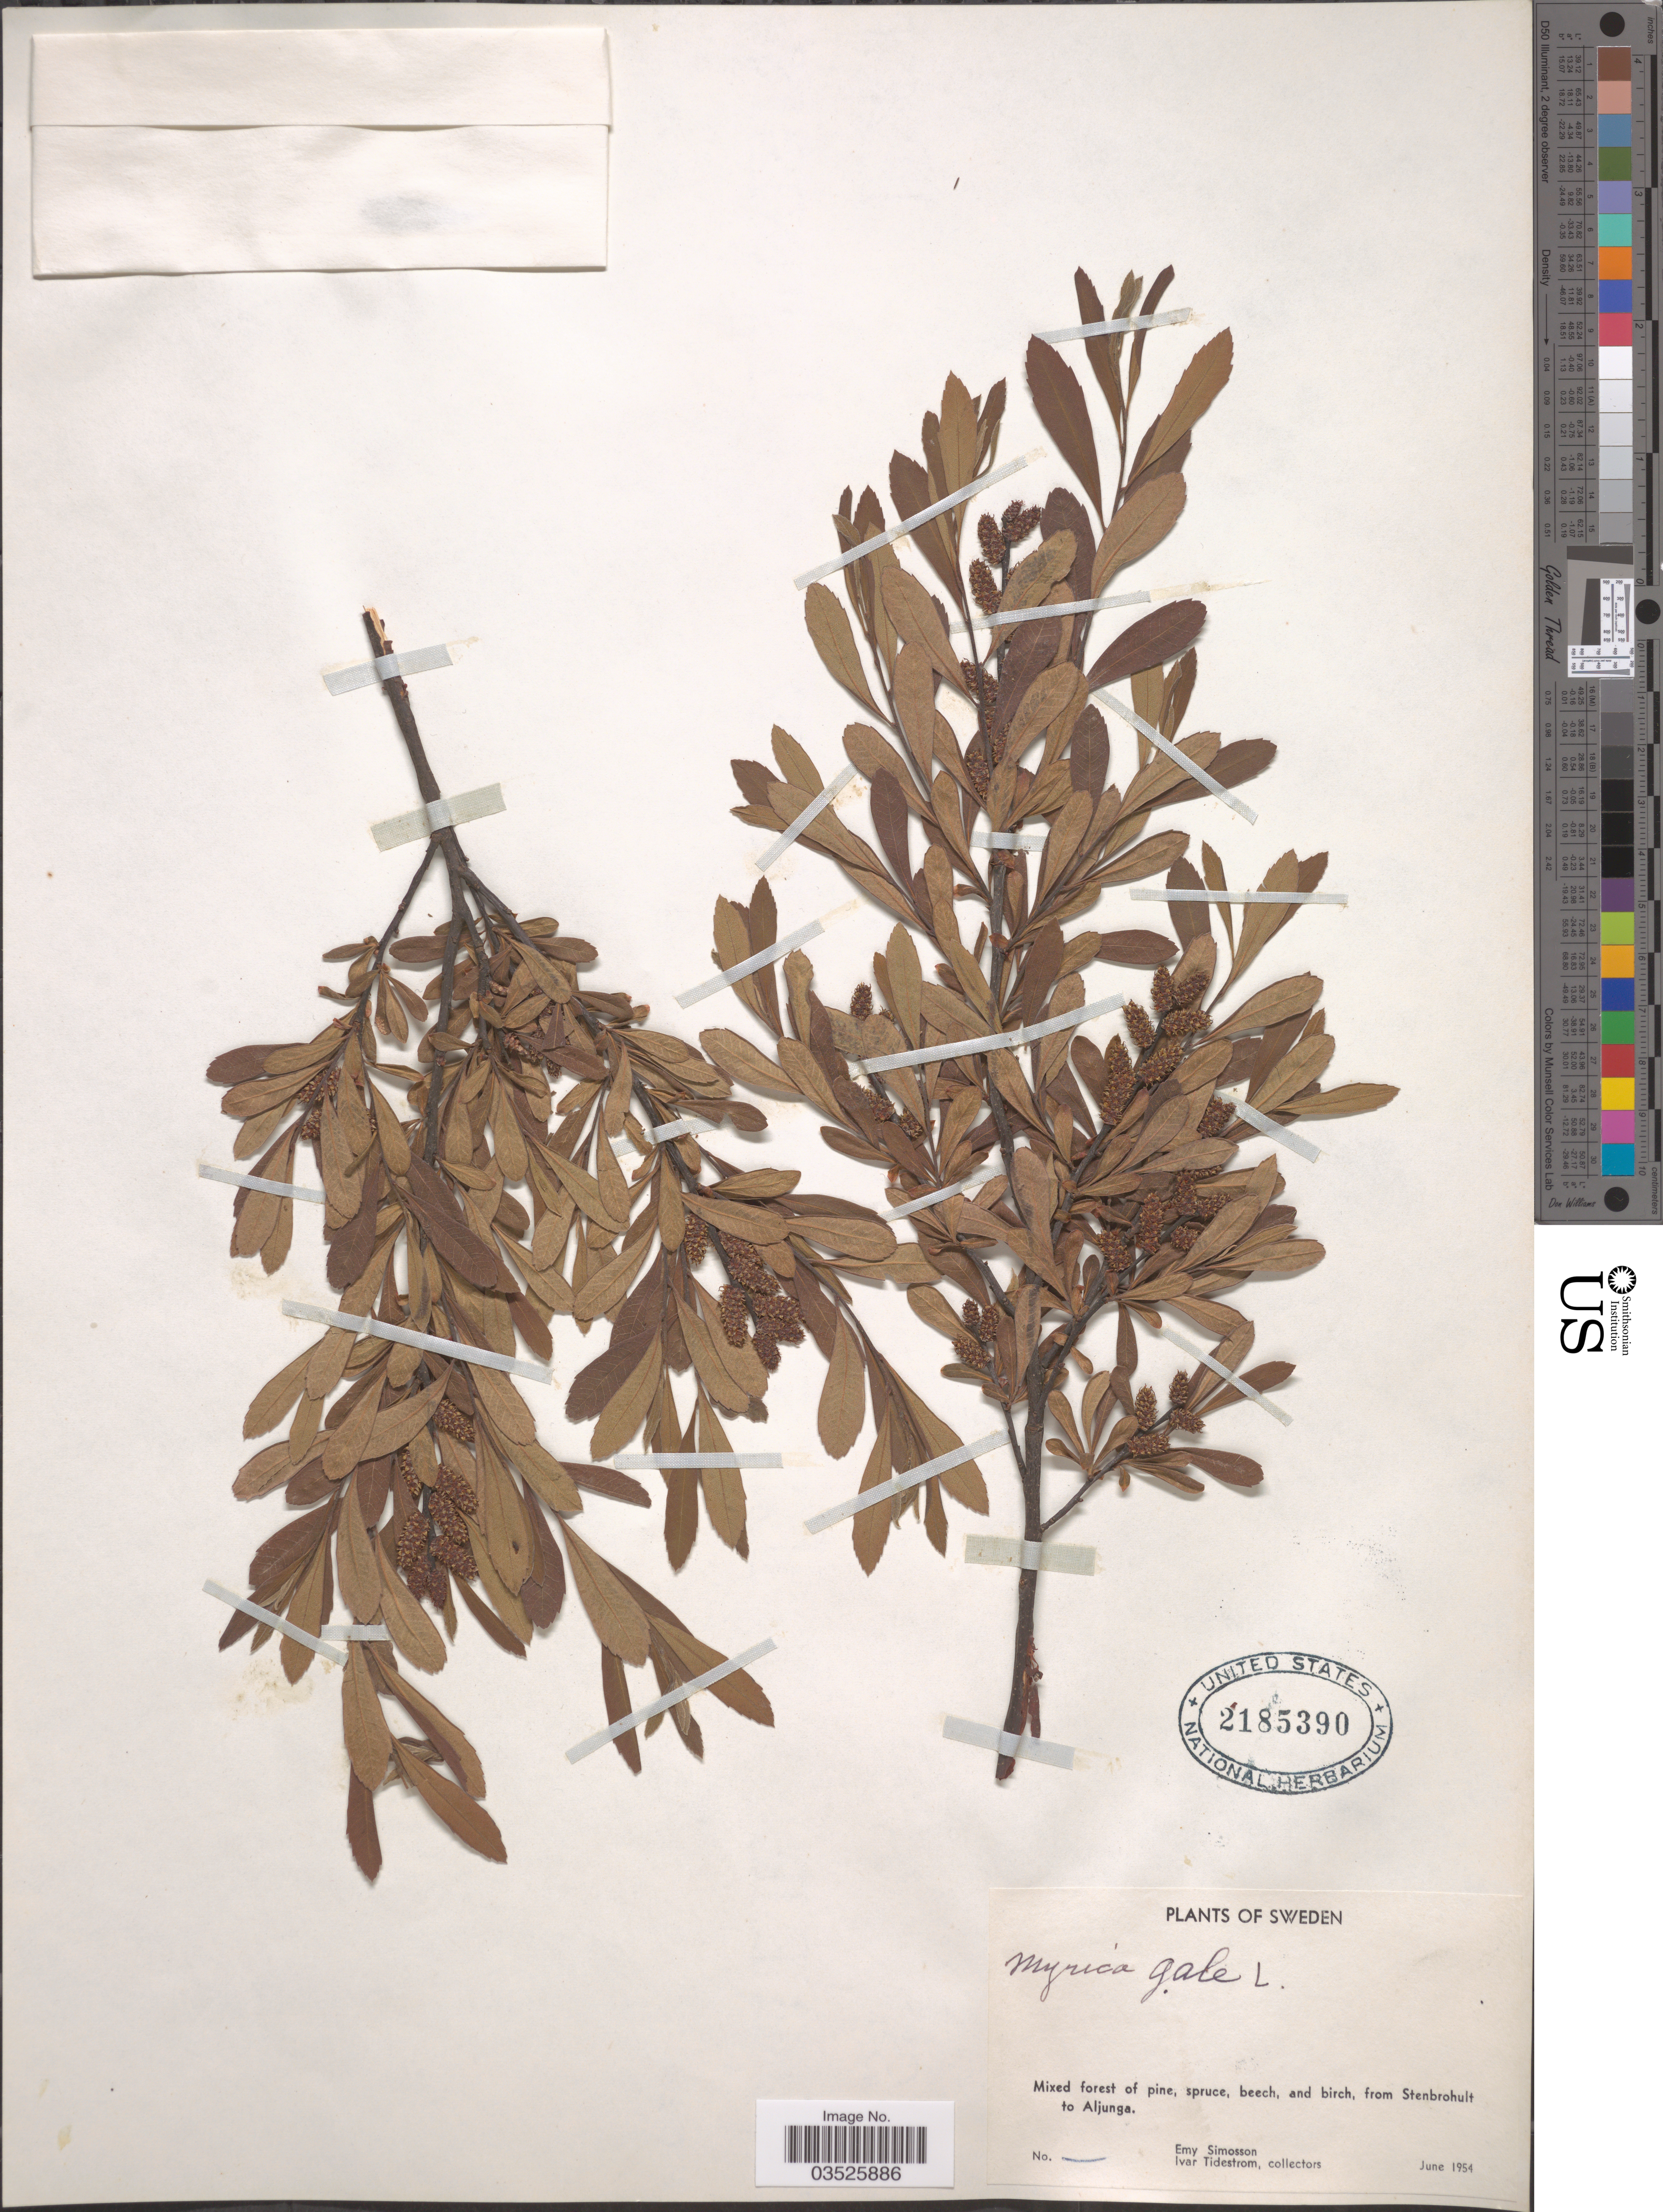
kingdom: Plantae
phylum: Tracheophyta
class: Magnoliopsida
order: Fagales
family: Myricaceae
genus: Myrica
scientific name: Myrica gale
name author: L.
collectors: E. Simosson & I. F. Tidestrom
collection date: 1954-06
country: Sweden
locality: From Stenbrohult to Aljunga.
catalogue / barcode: US 2185390